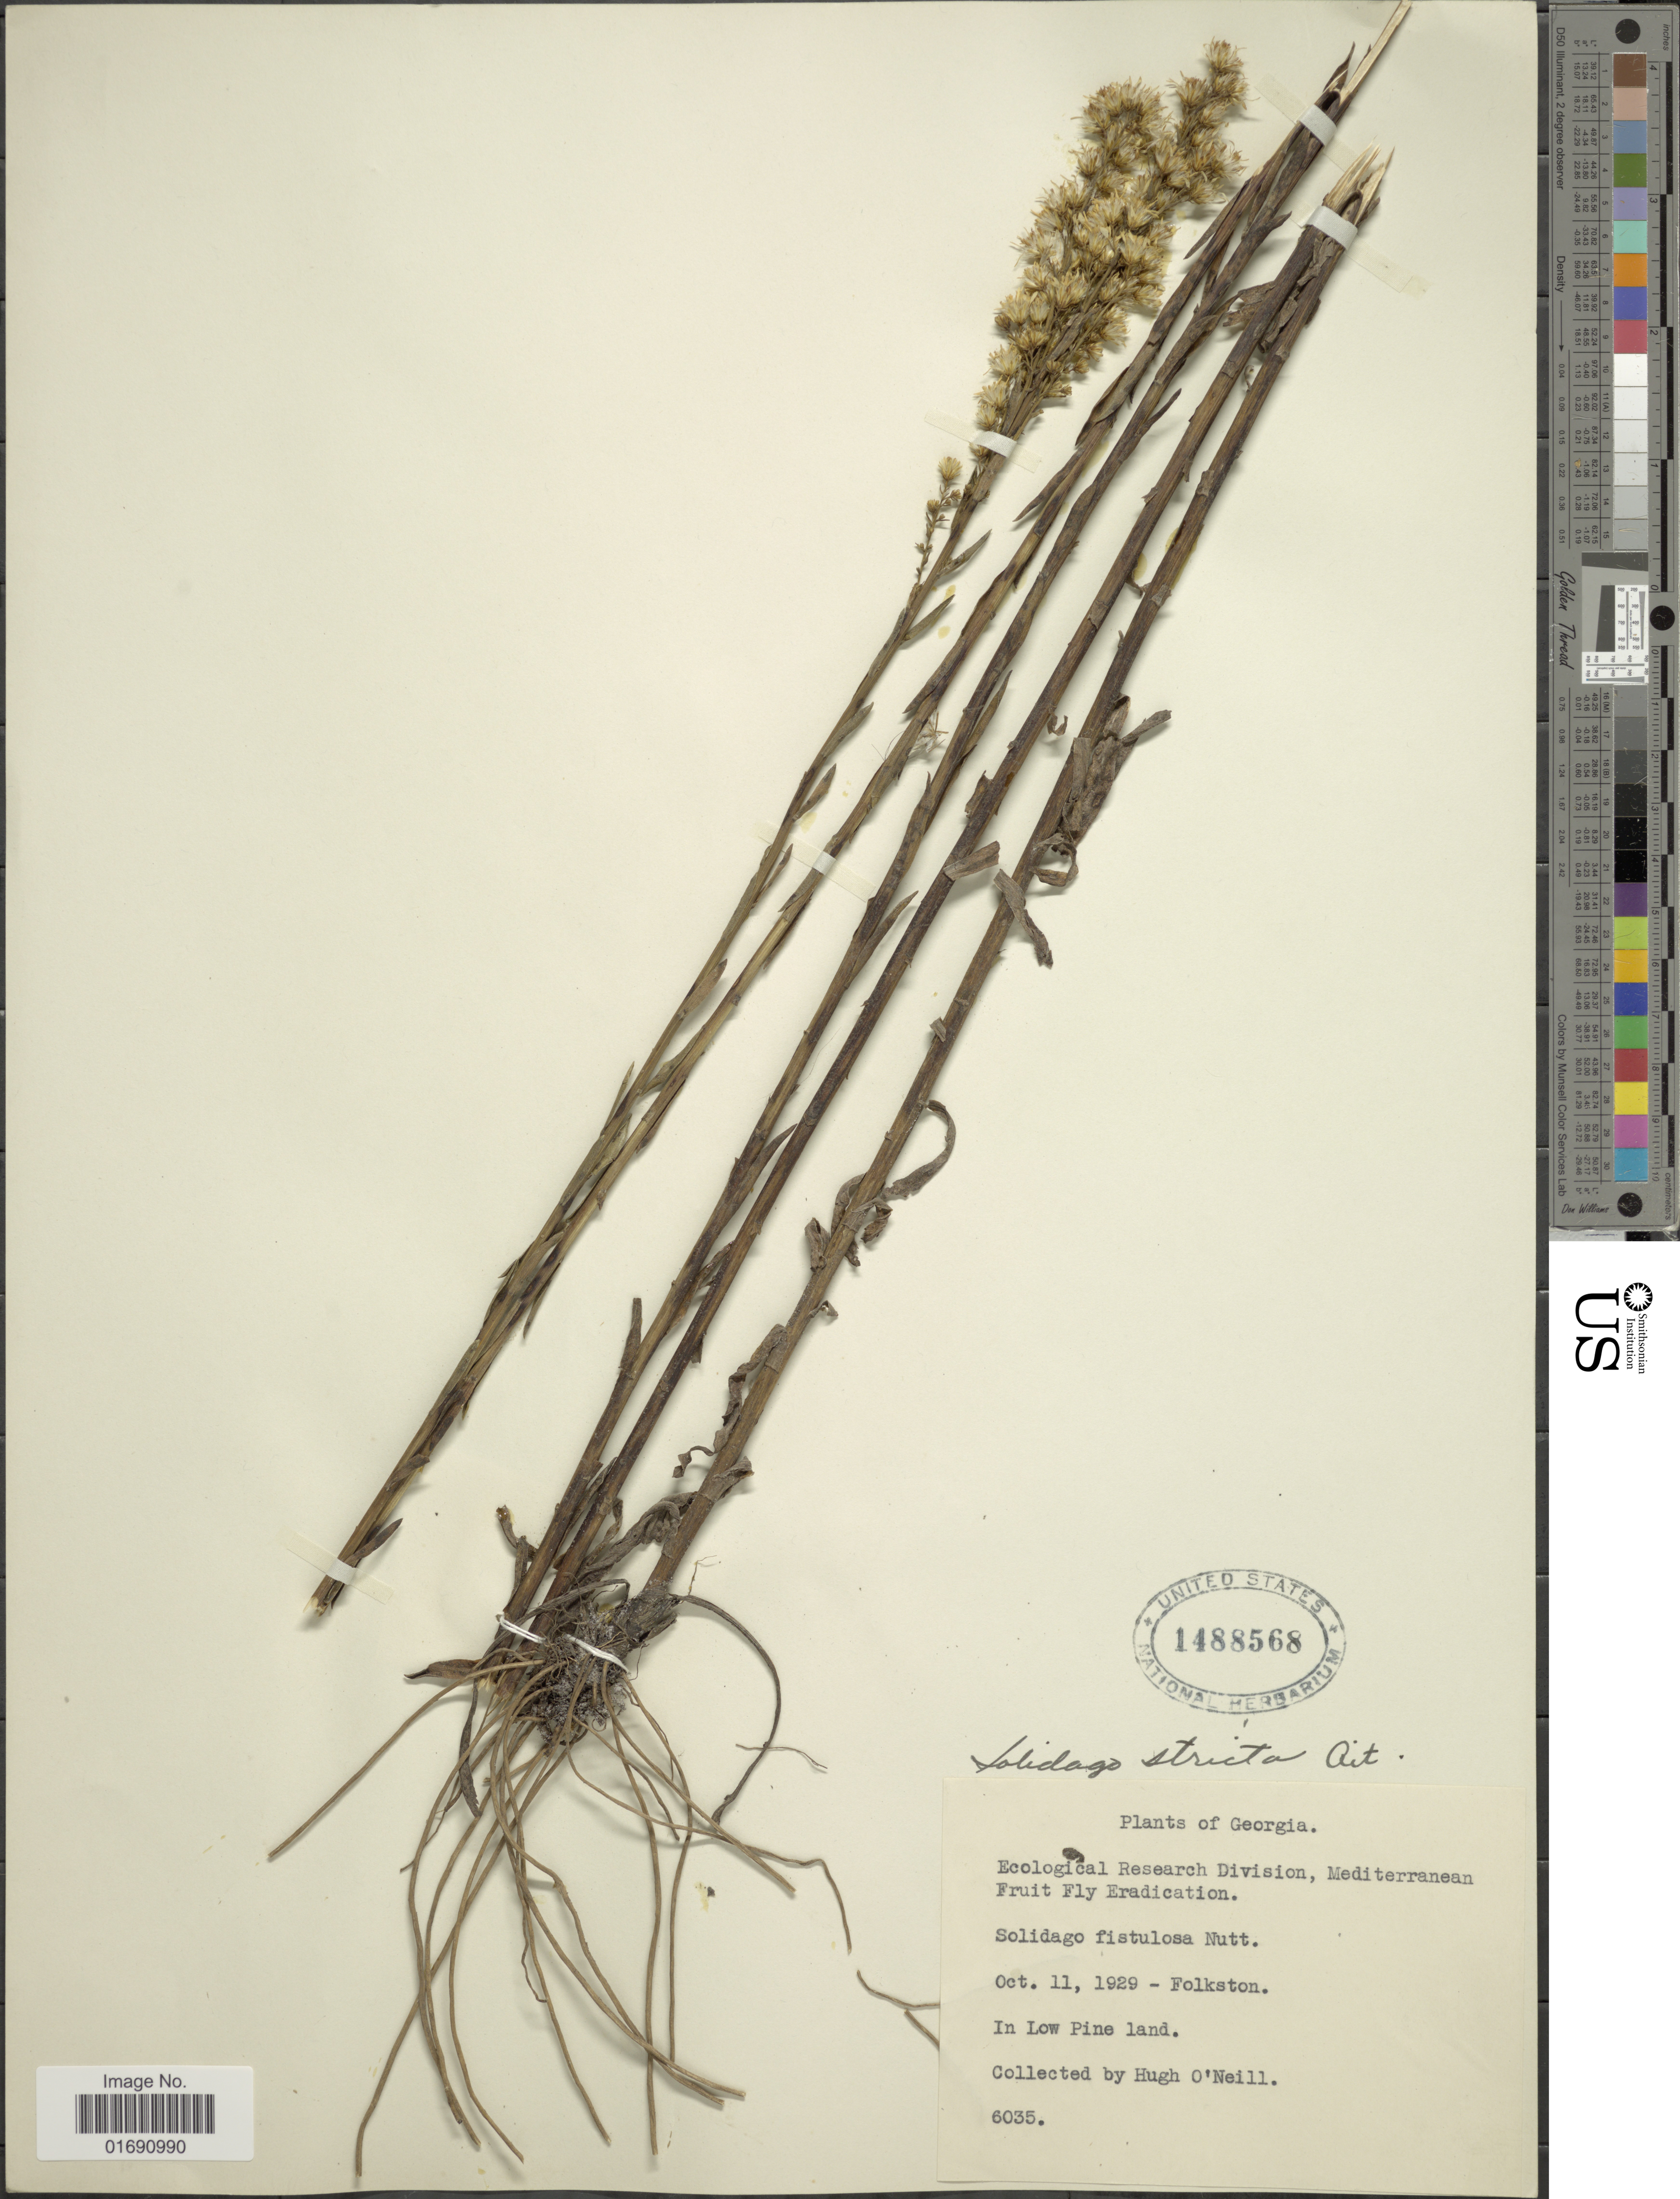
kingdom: Plantae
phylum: Tracheophyta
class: Magnoliopsida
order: Asterales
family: Asteraceae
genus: Solidago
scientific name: Solidago stricta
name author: Aiton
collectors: H. O'neil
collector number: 6035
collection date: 1929-10-11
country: United States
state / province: Georgia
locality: Folkston, In Low Pine Land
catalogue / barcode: US 1488568